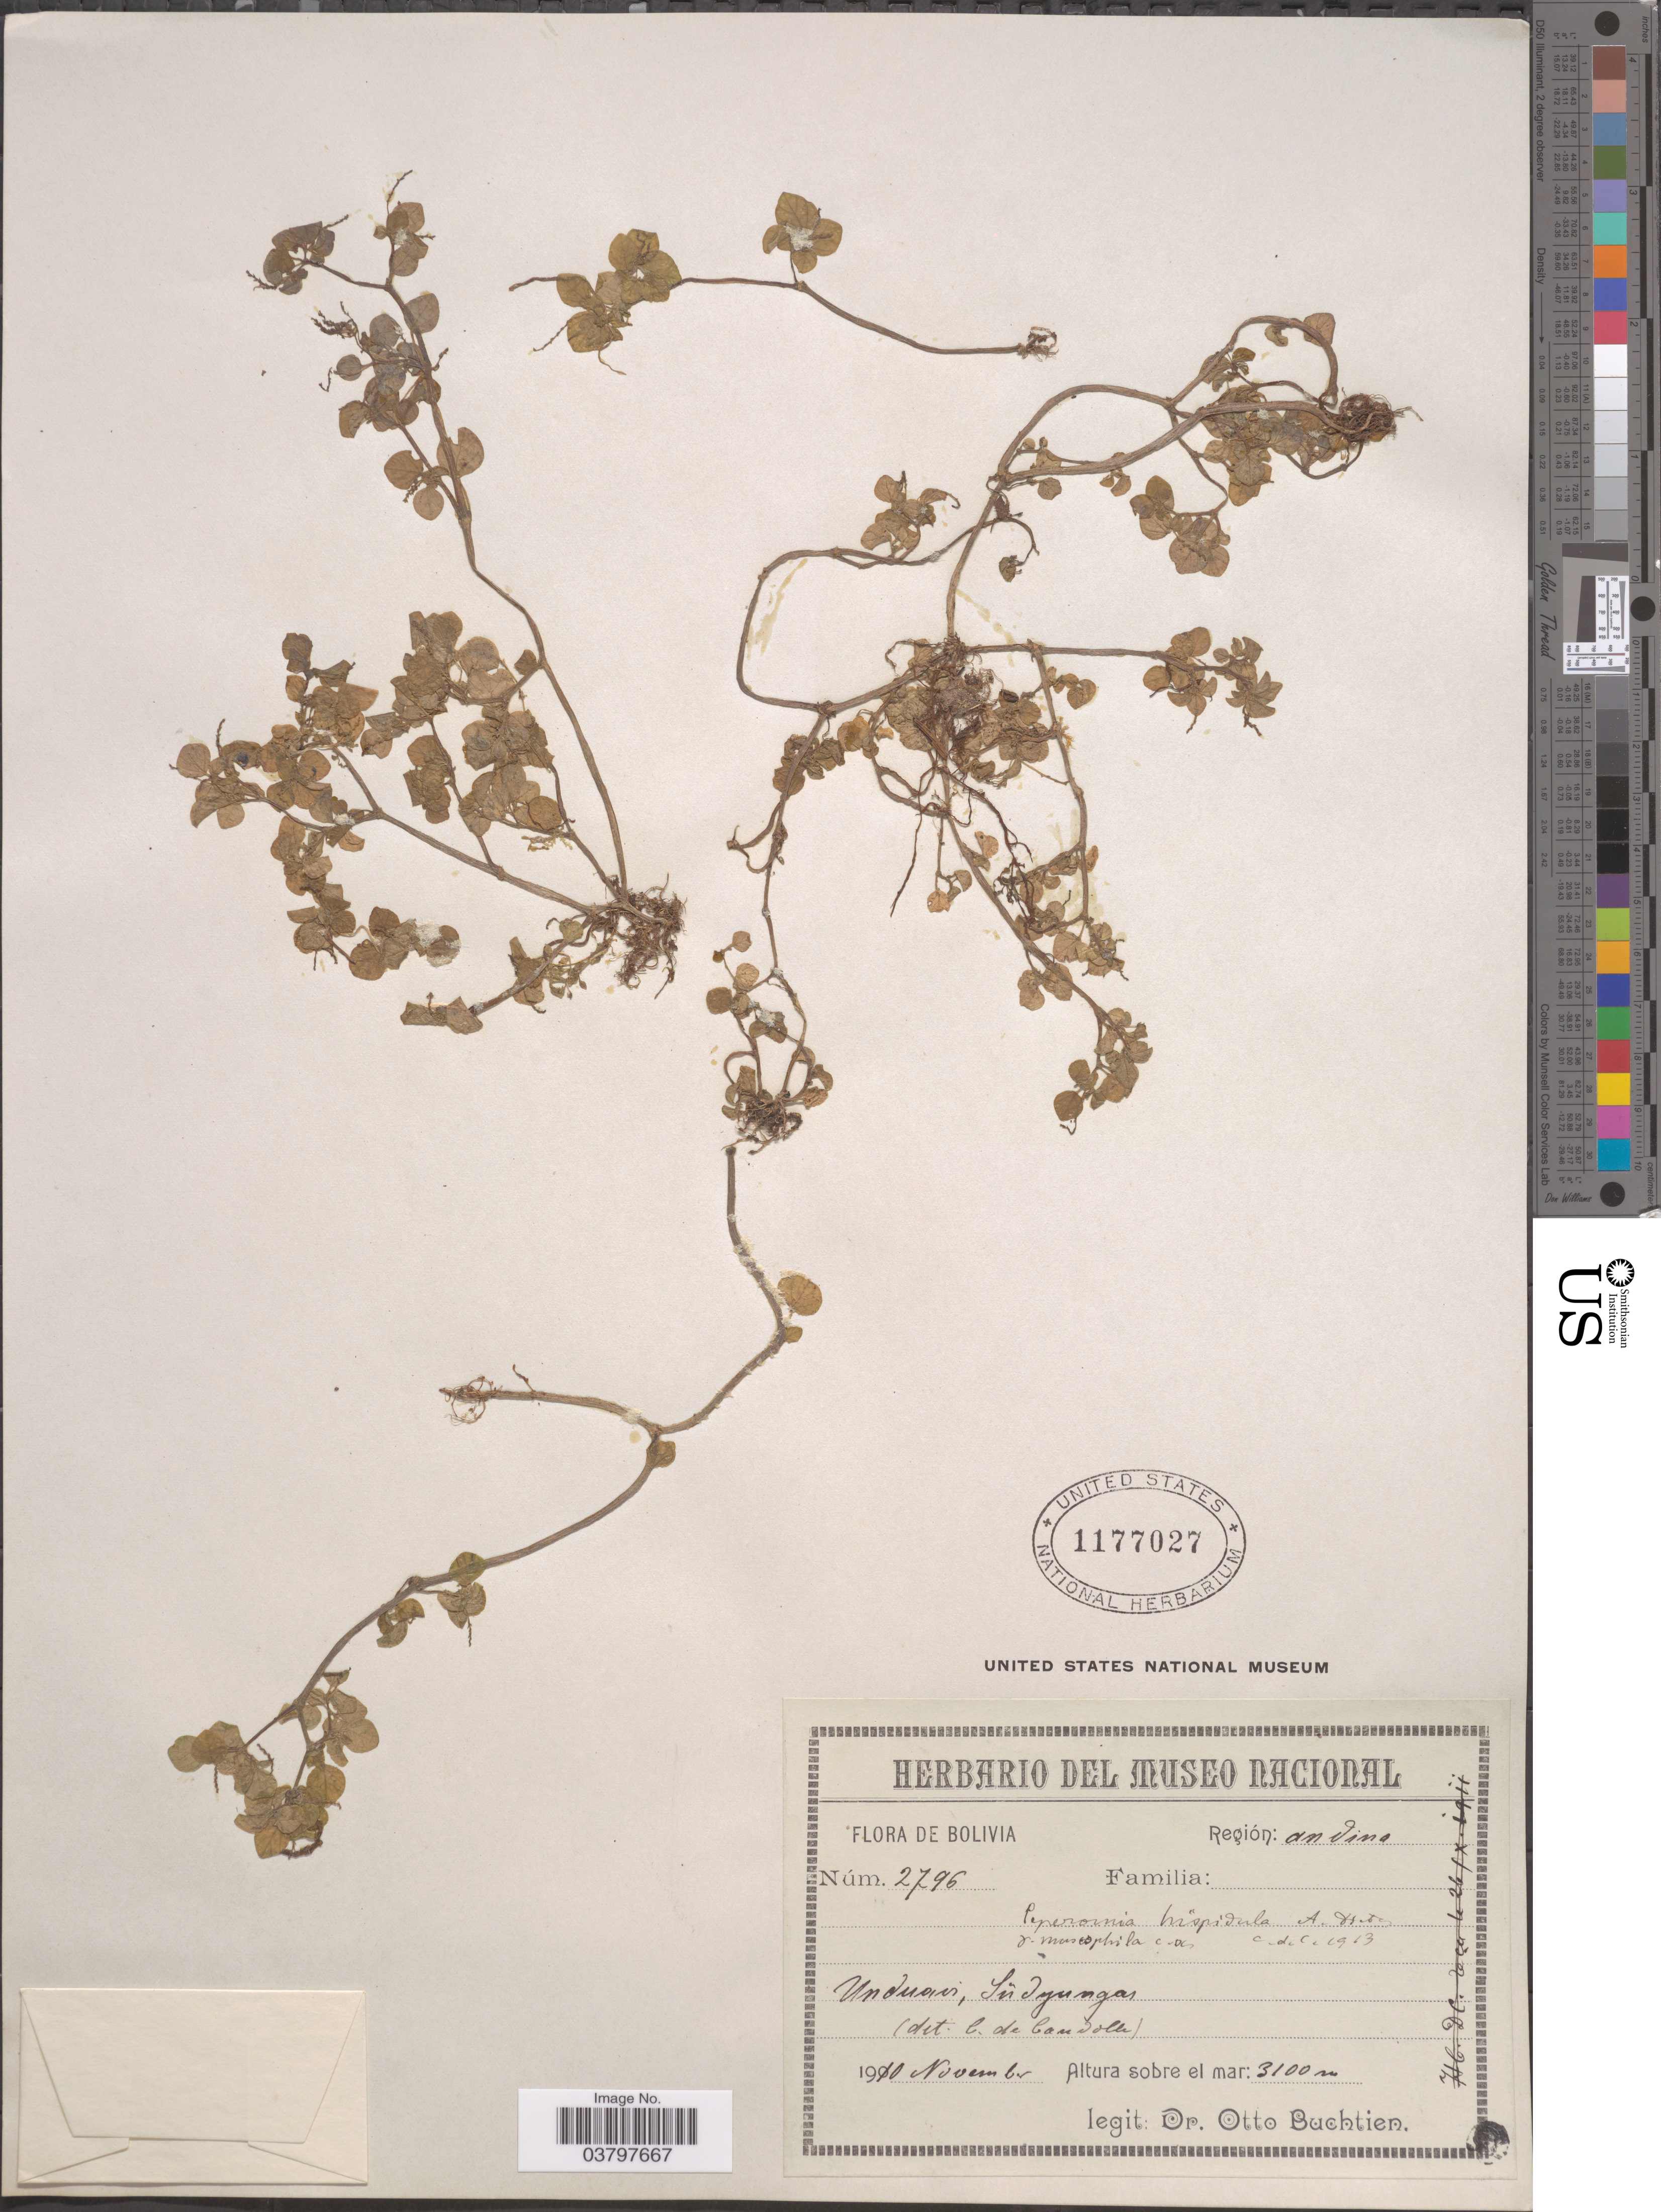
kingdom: Plantae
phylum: Tracheophyta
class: Magnoliopsida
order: Piperales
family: Piperaceae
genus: Peperomia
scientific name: Peperomia hispidula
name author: (Sw.) A. Dietr.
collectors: O. Buchtien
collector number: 2796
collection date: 1910-11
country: Bolivia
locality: Región: andino. Unduavi, Südyungas.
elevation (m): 3100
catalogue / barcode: US 1177027